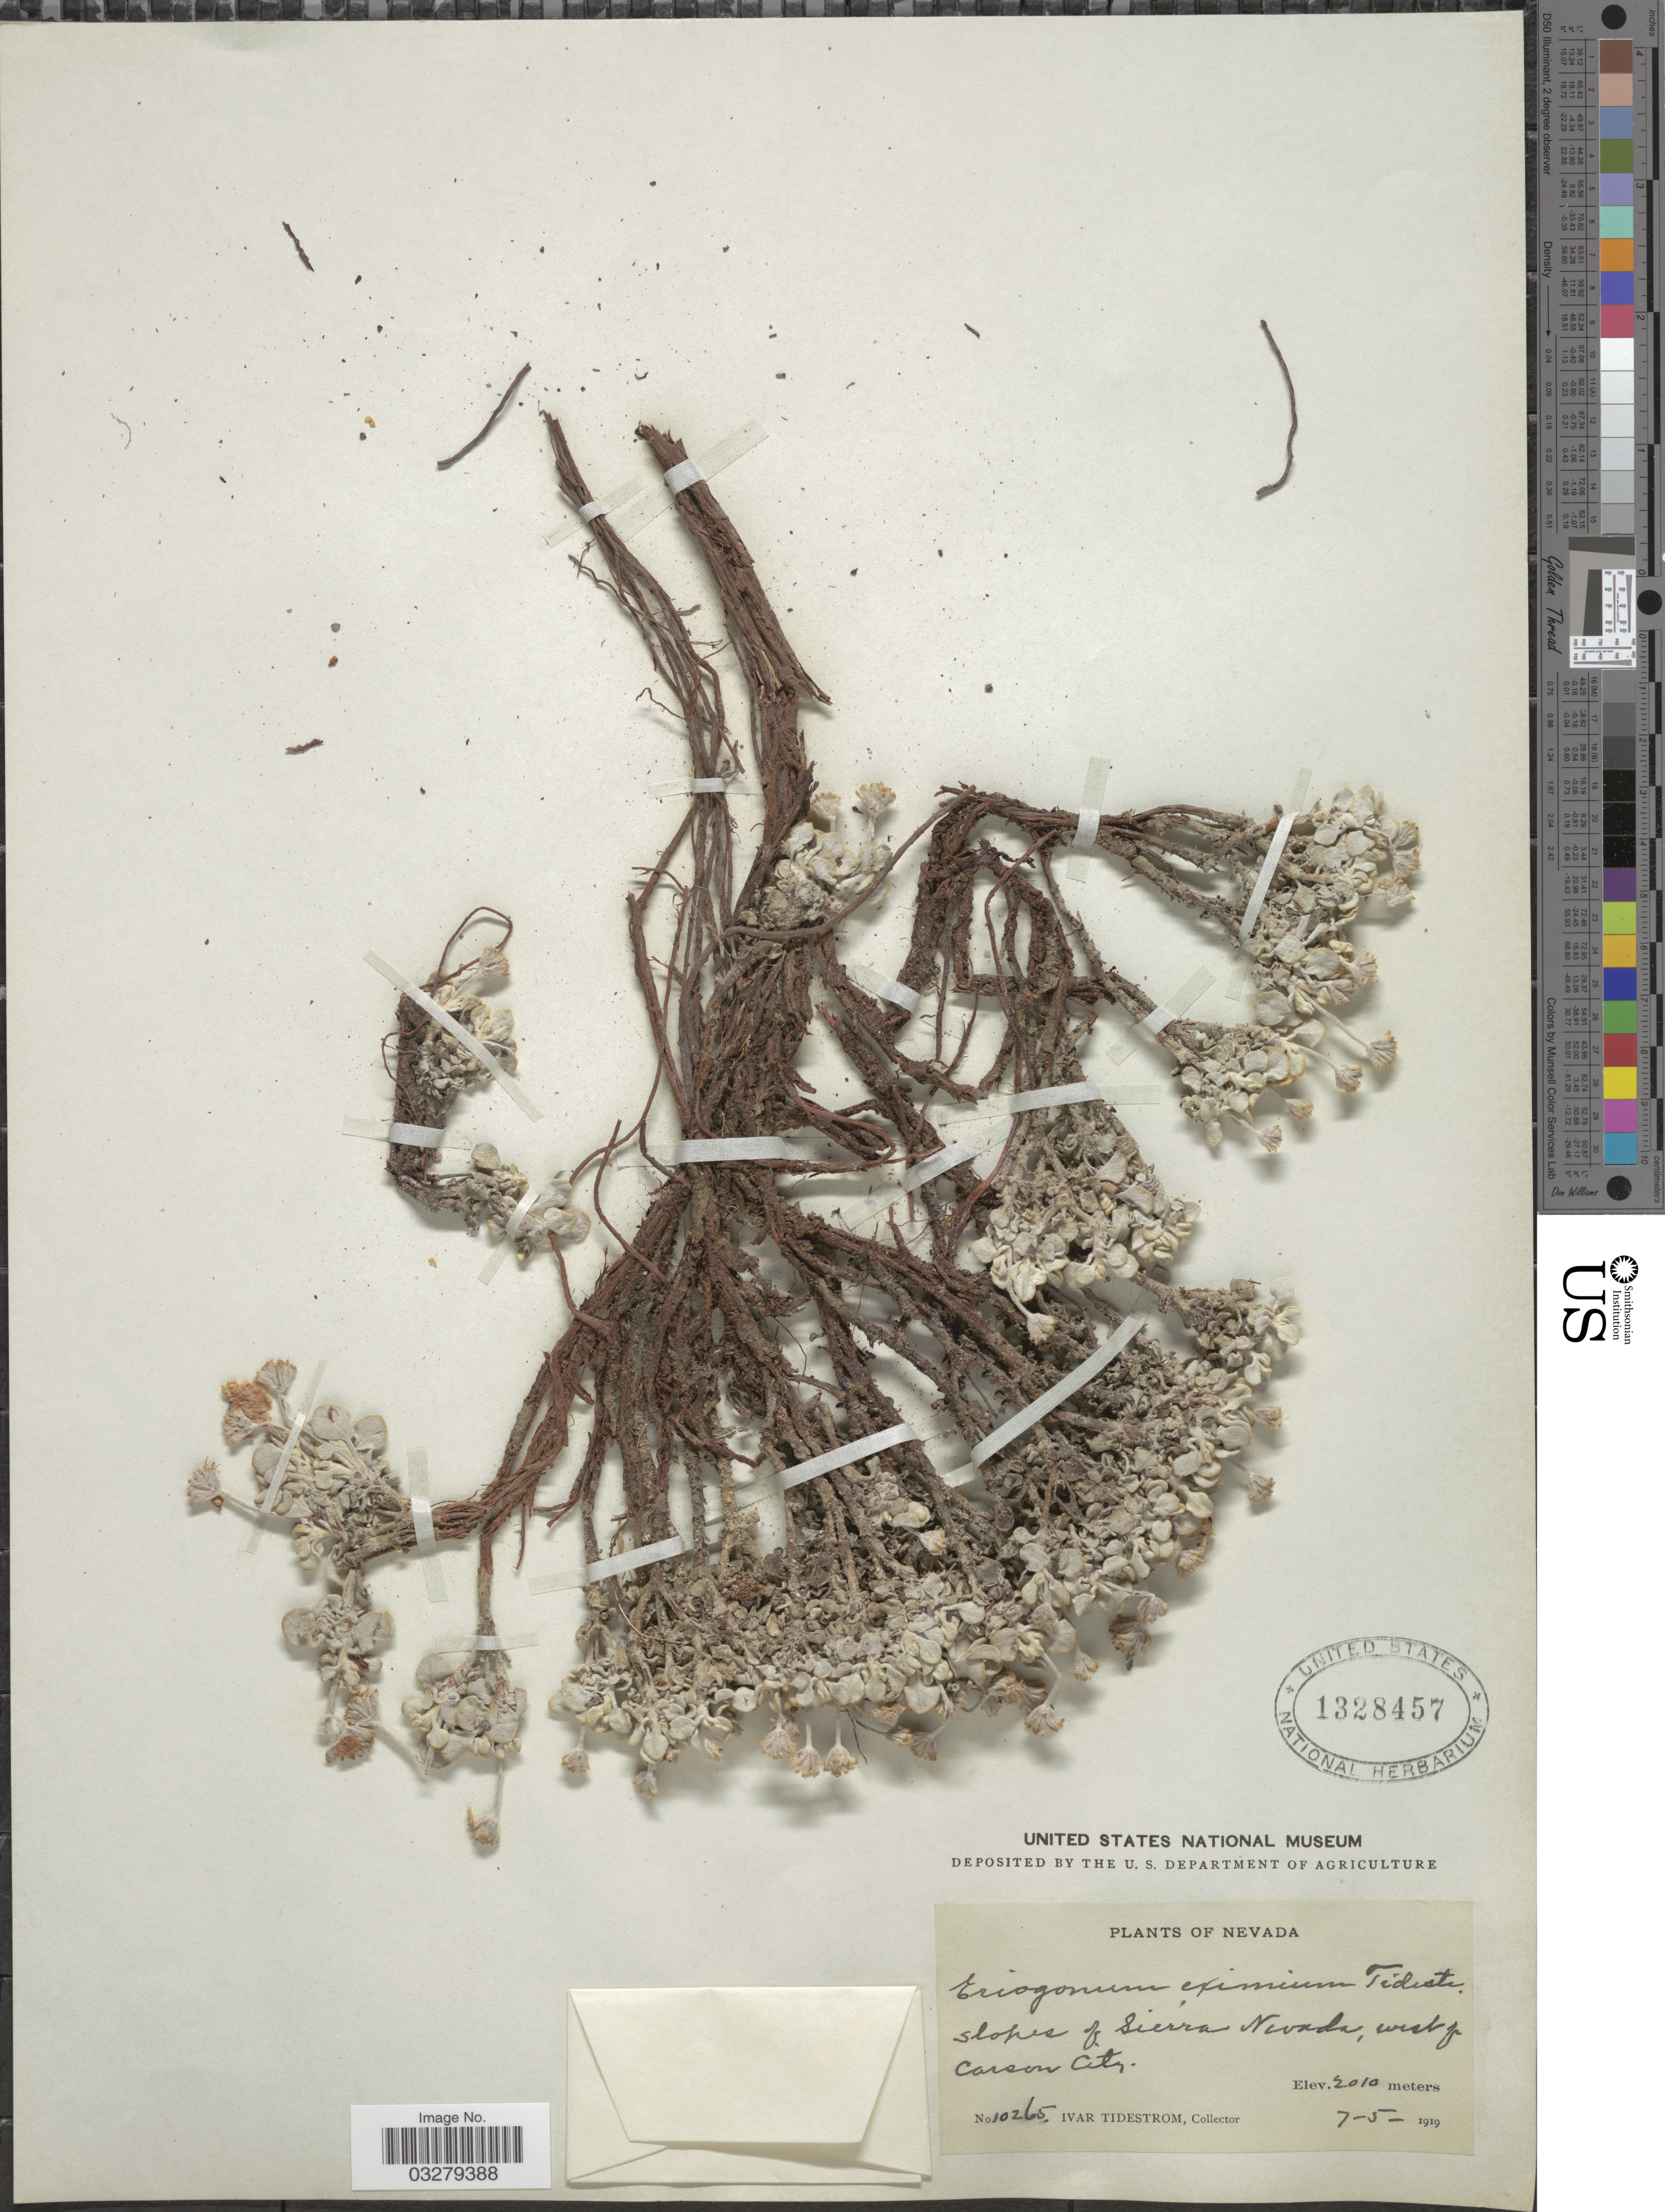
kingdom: Plantae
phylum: Tracheophyta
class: Magnoliopsida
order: Caryophyllales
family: Polygonaceae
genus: Eriogonum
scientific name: Eriogonum ovalifolium var. eximium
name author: (Tidestr.) J.T. Howell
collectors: I. F. Tidestrom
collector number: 10265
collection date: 1919-07-05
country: United States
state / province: Nevada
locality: Slopes of Sierra Nevada, west of Carson City.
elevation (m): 2010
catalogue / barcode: US 1328457